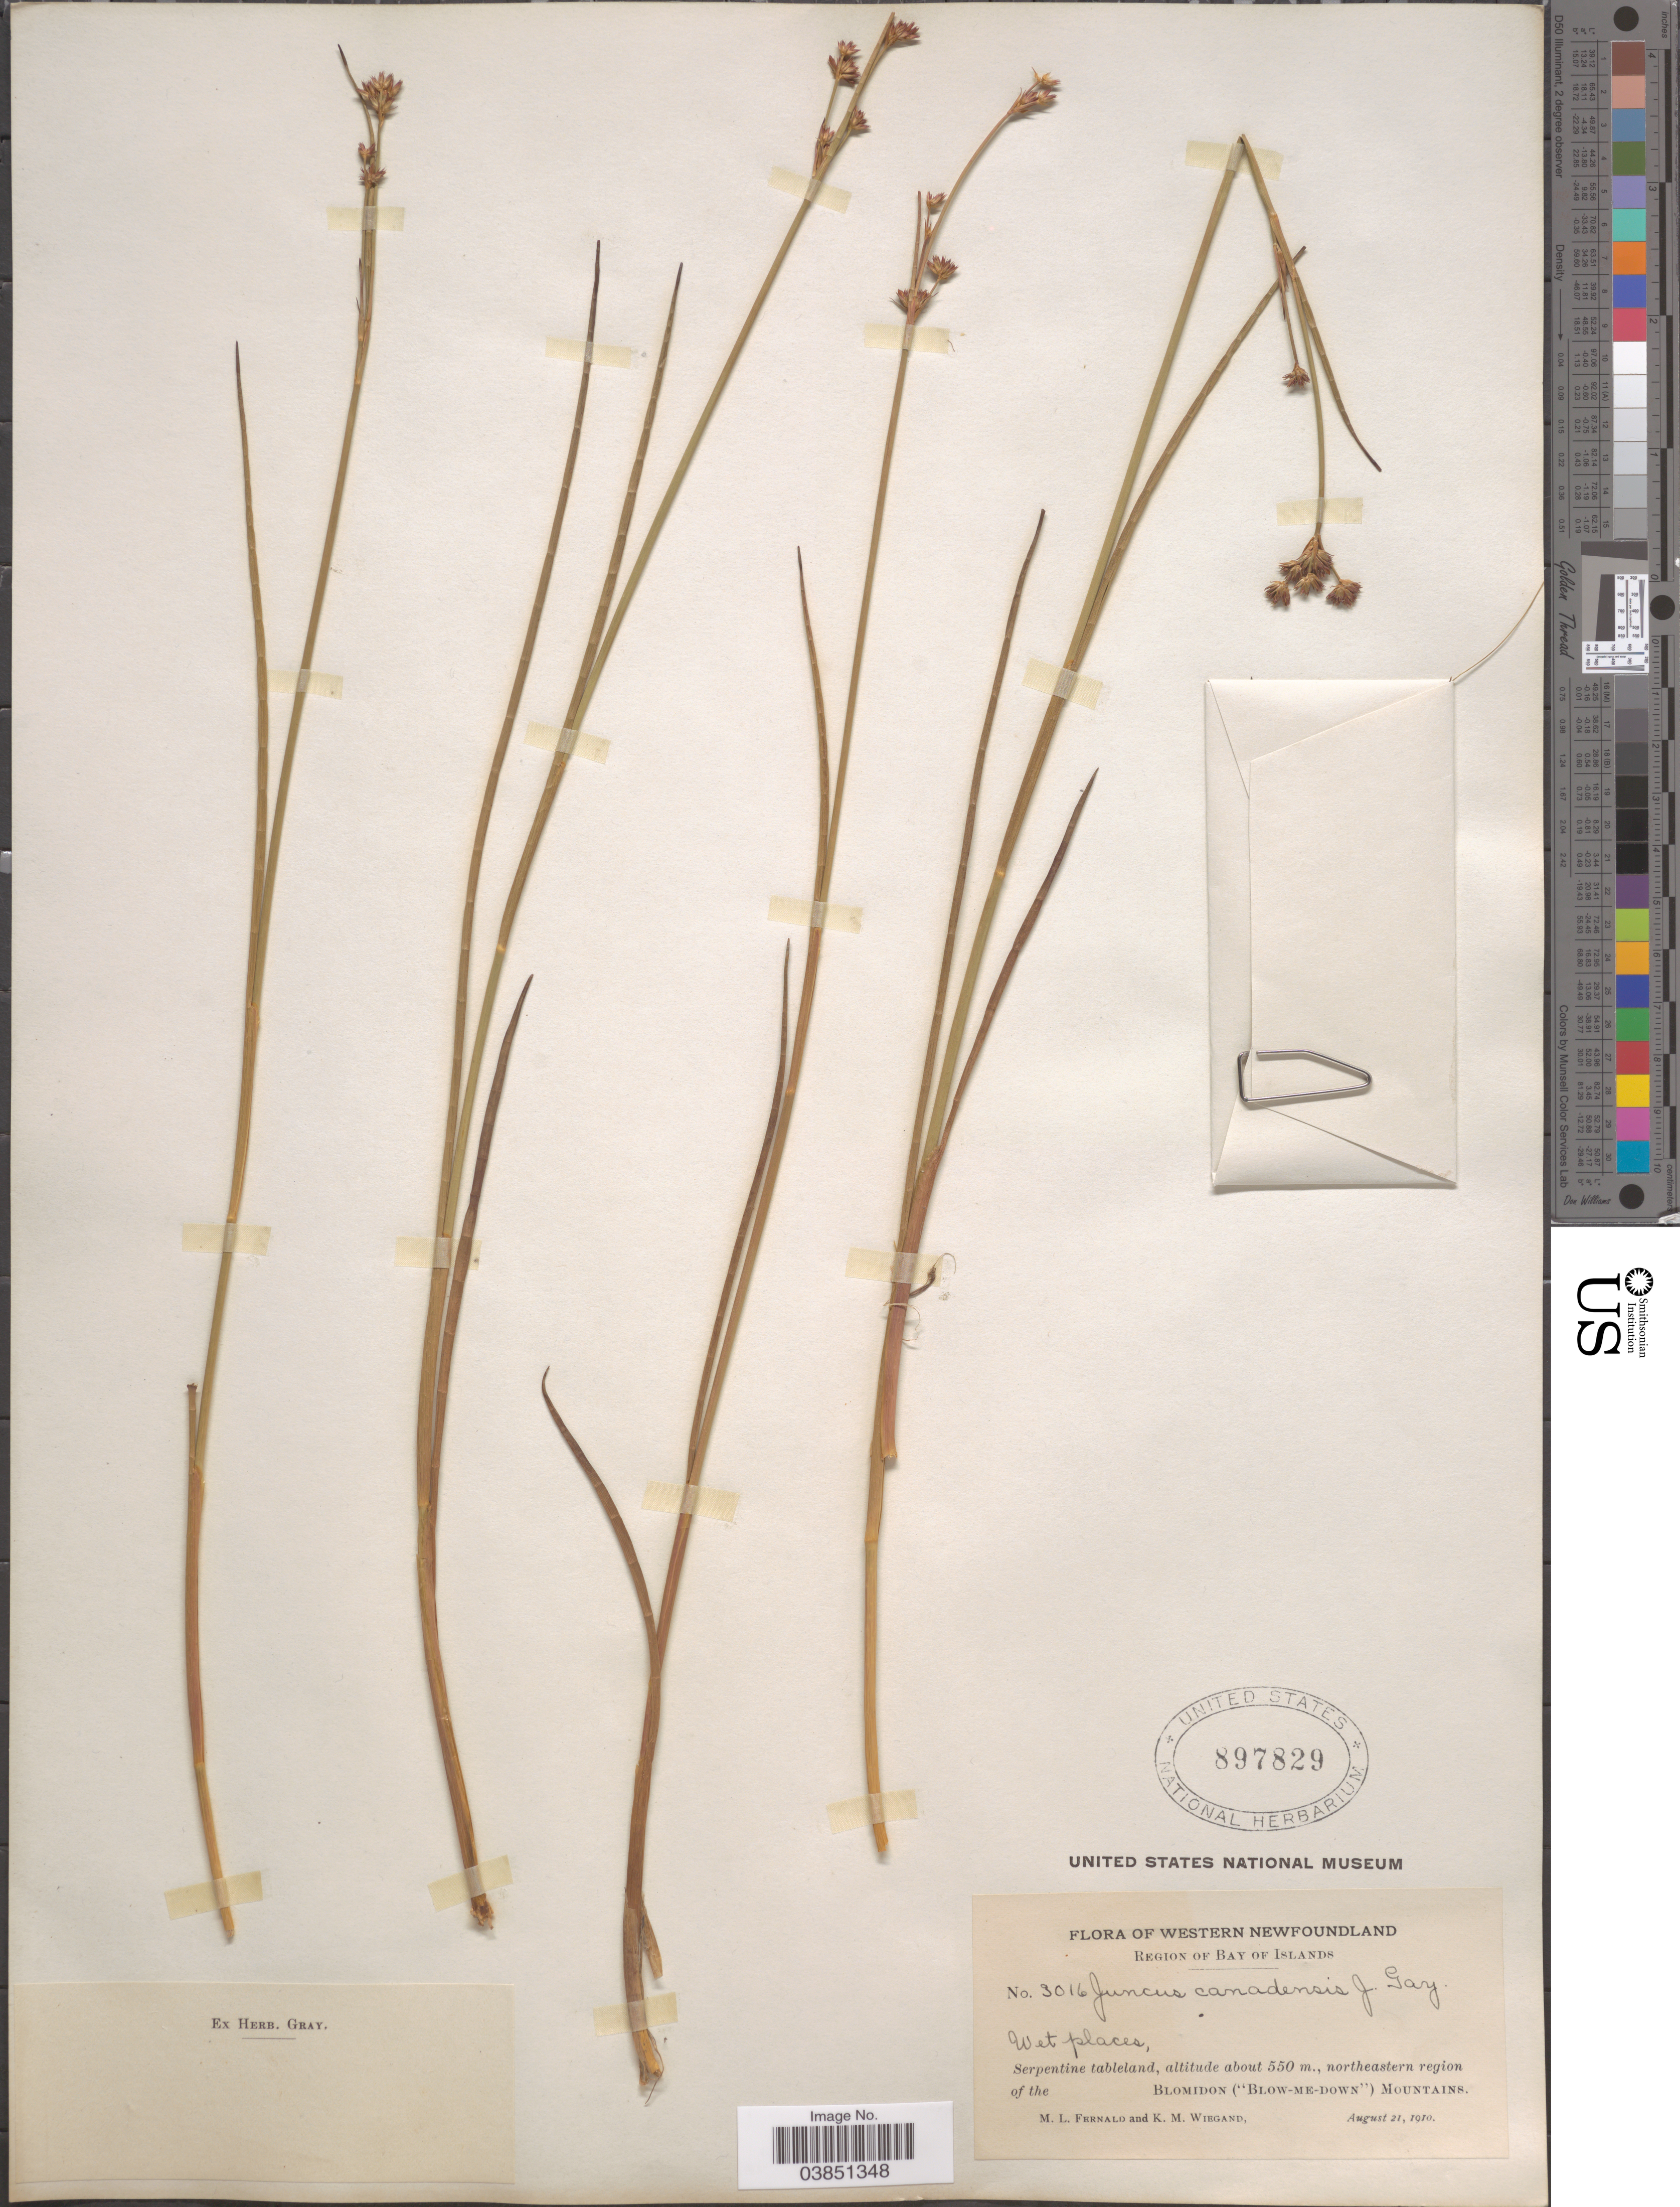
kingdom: Plantae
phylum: Tracheophyta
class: Liliopsida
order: Poales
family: Juncaceae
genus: Juncus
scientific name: Juncus canadensis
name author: J. Gay ex Laharpe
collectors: M. L. Fernald & K. M. Wiegand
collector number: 3016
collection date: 1910-08-21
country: Canada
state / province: Newfoundland and Labrador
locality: Western Newfoundland. Region of Bay of Islands. Northeastern region of the Blomidon ("Blow-me-down") Mountains.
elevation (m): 550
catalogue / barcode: US 897829